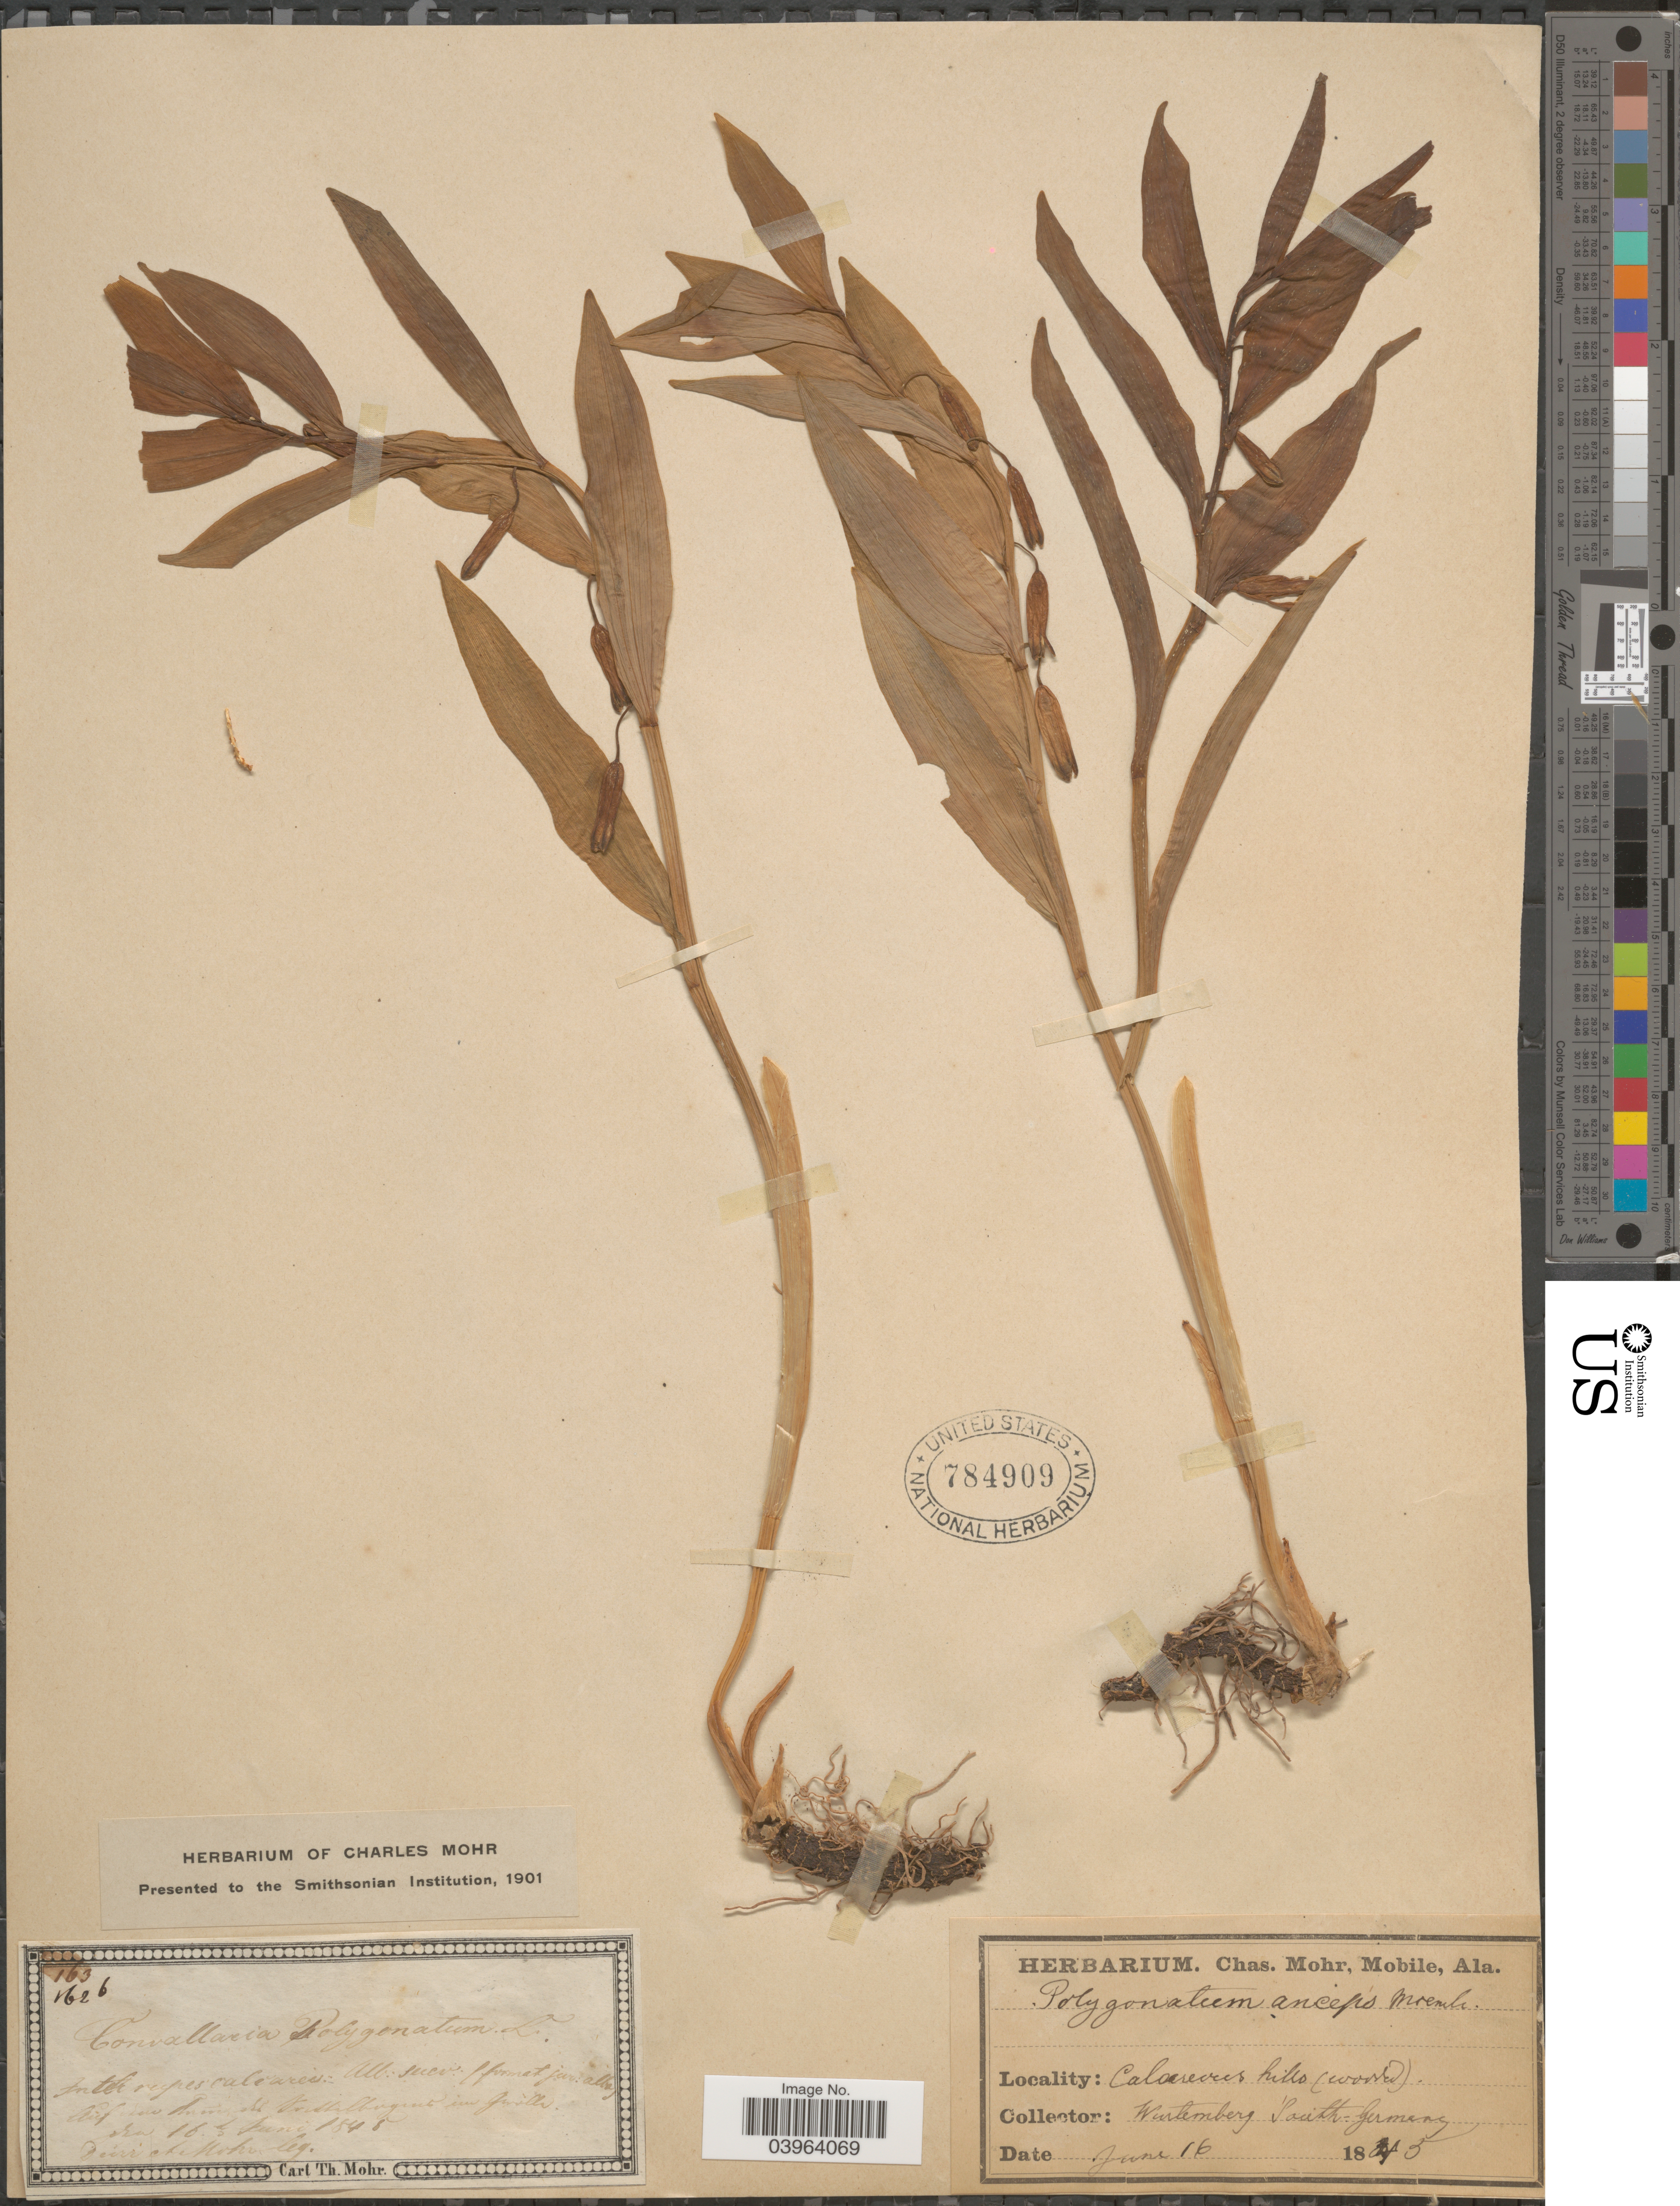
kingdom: Plantae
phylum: Tracheophyta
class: Liliopsida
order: Asparagales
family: Asparagaceae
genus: Polygonatum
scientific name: Polygonatum anceps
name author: Moench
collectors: C. T. Mohr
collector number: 1626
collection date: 1845-06-16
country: Germany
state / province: Baden-Württemberg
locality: Wurtemberg. South-Germany.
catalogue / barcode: US 784909